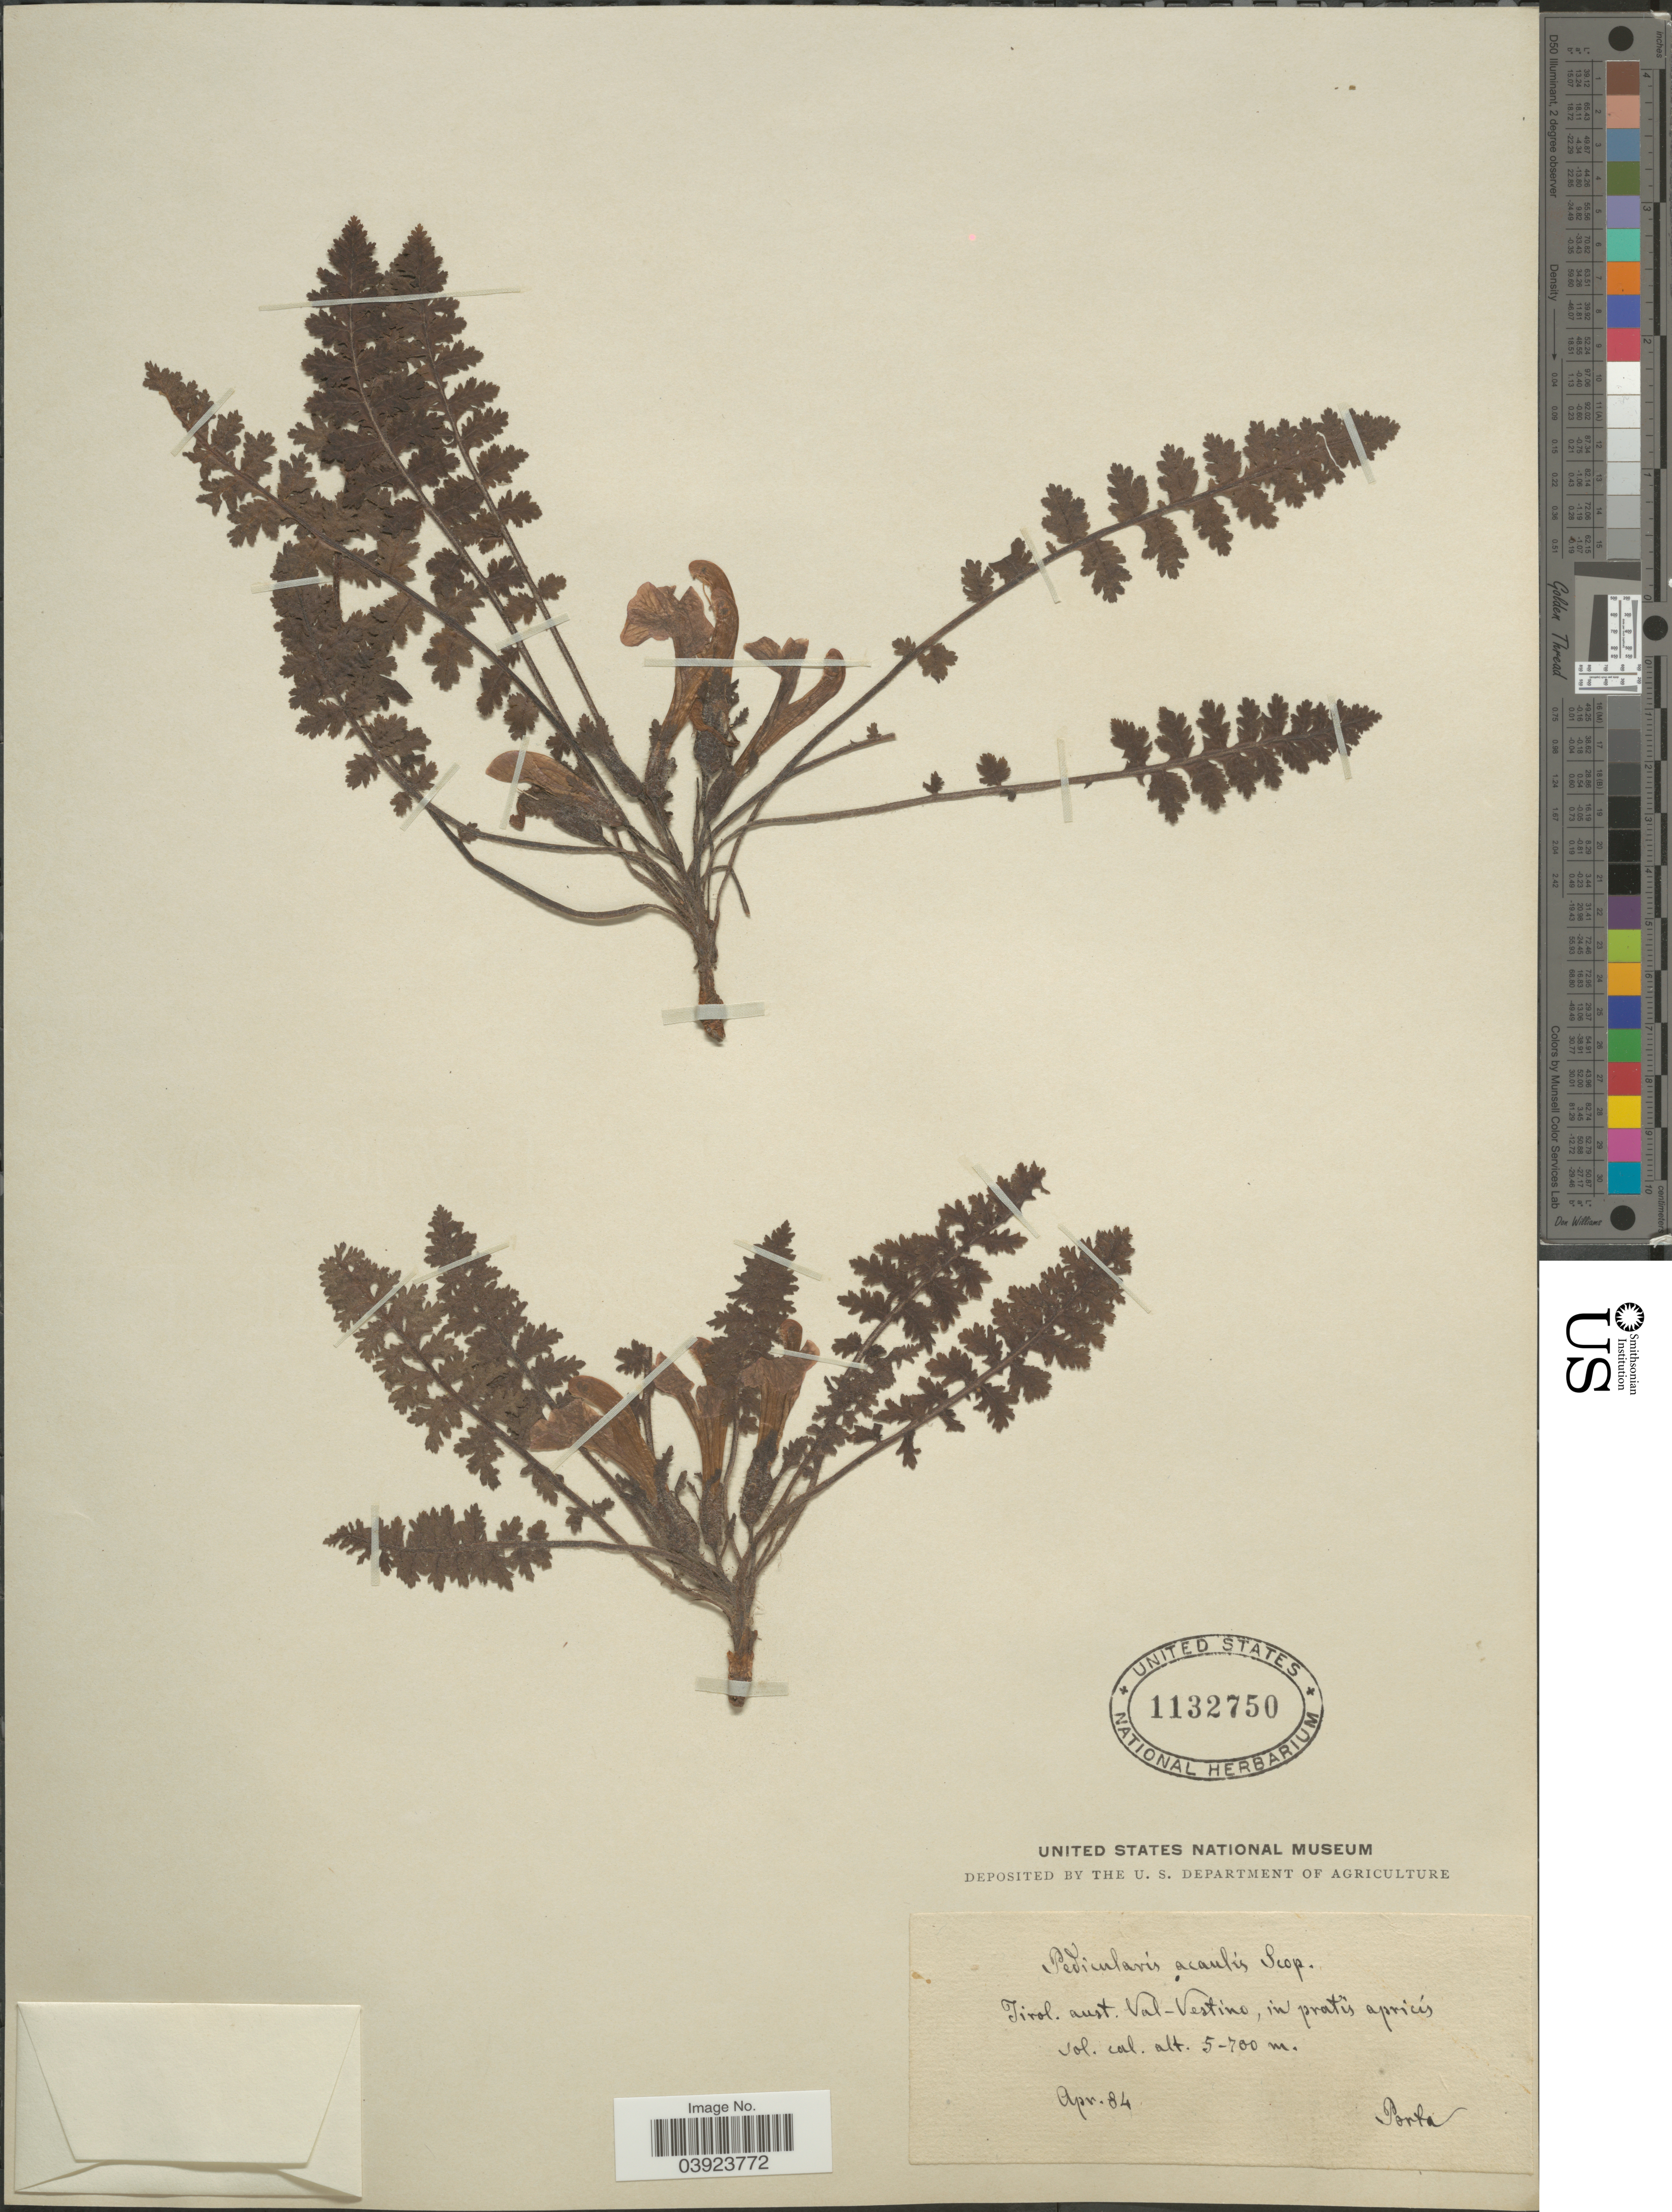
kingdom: Plantae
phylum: Tracheophyta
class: Magnoliopsida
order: Lamiales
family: Orobanchaceae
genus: Pedicularis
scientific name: Pedicularis acaulis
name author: Scop.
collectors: -- Porta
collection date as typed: Transcribed d/m/y: /4/84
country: Austria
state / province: Tirol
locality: Val-Vestino, in pratis apricís.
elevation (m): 500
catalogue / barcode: US 1132750